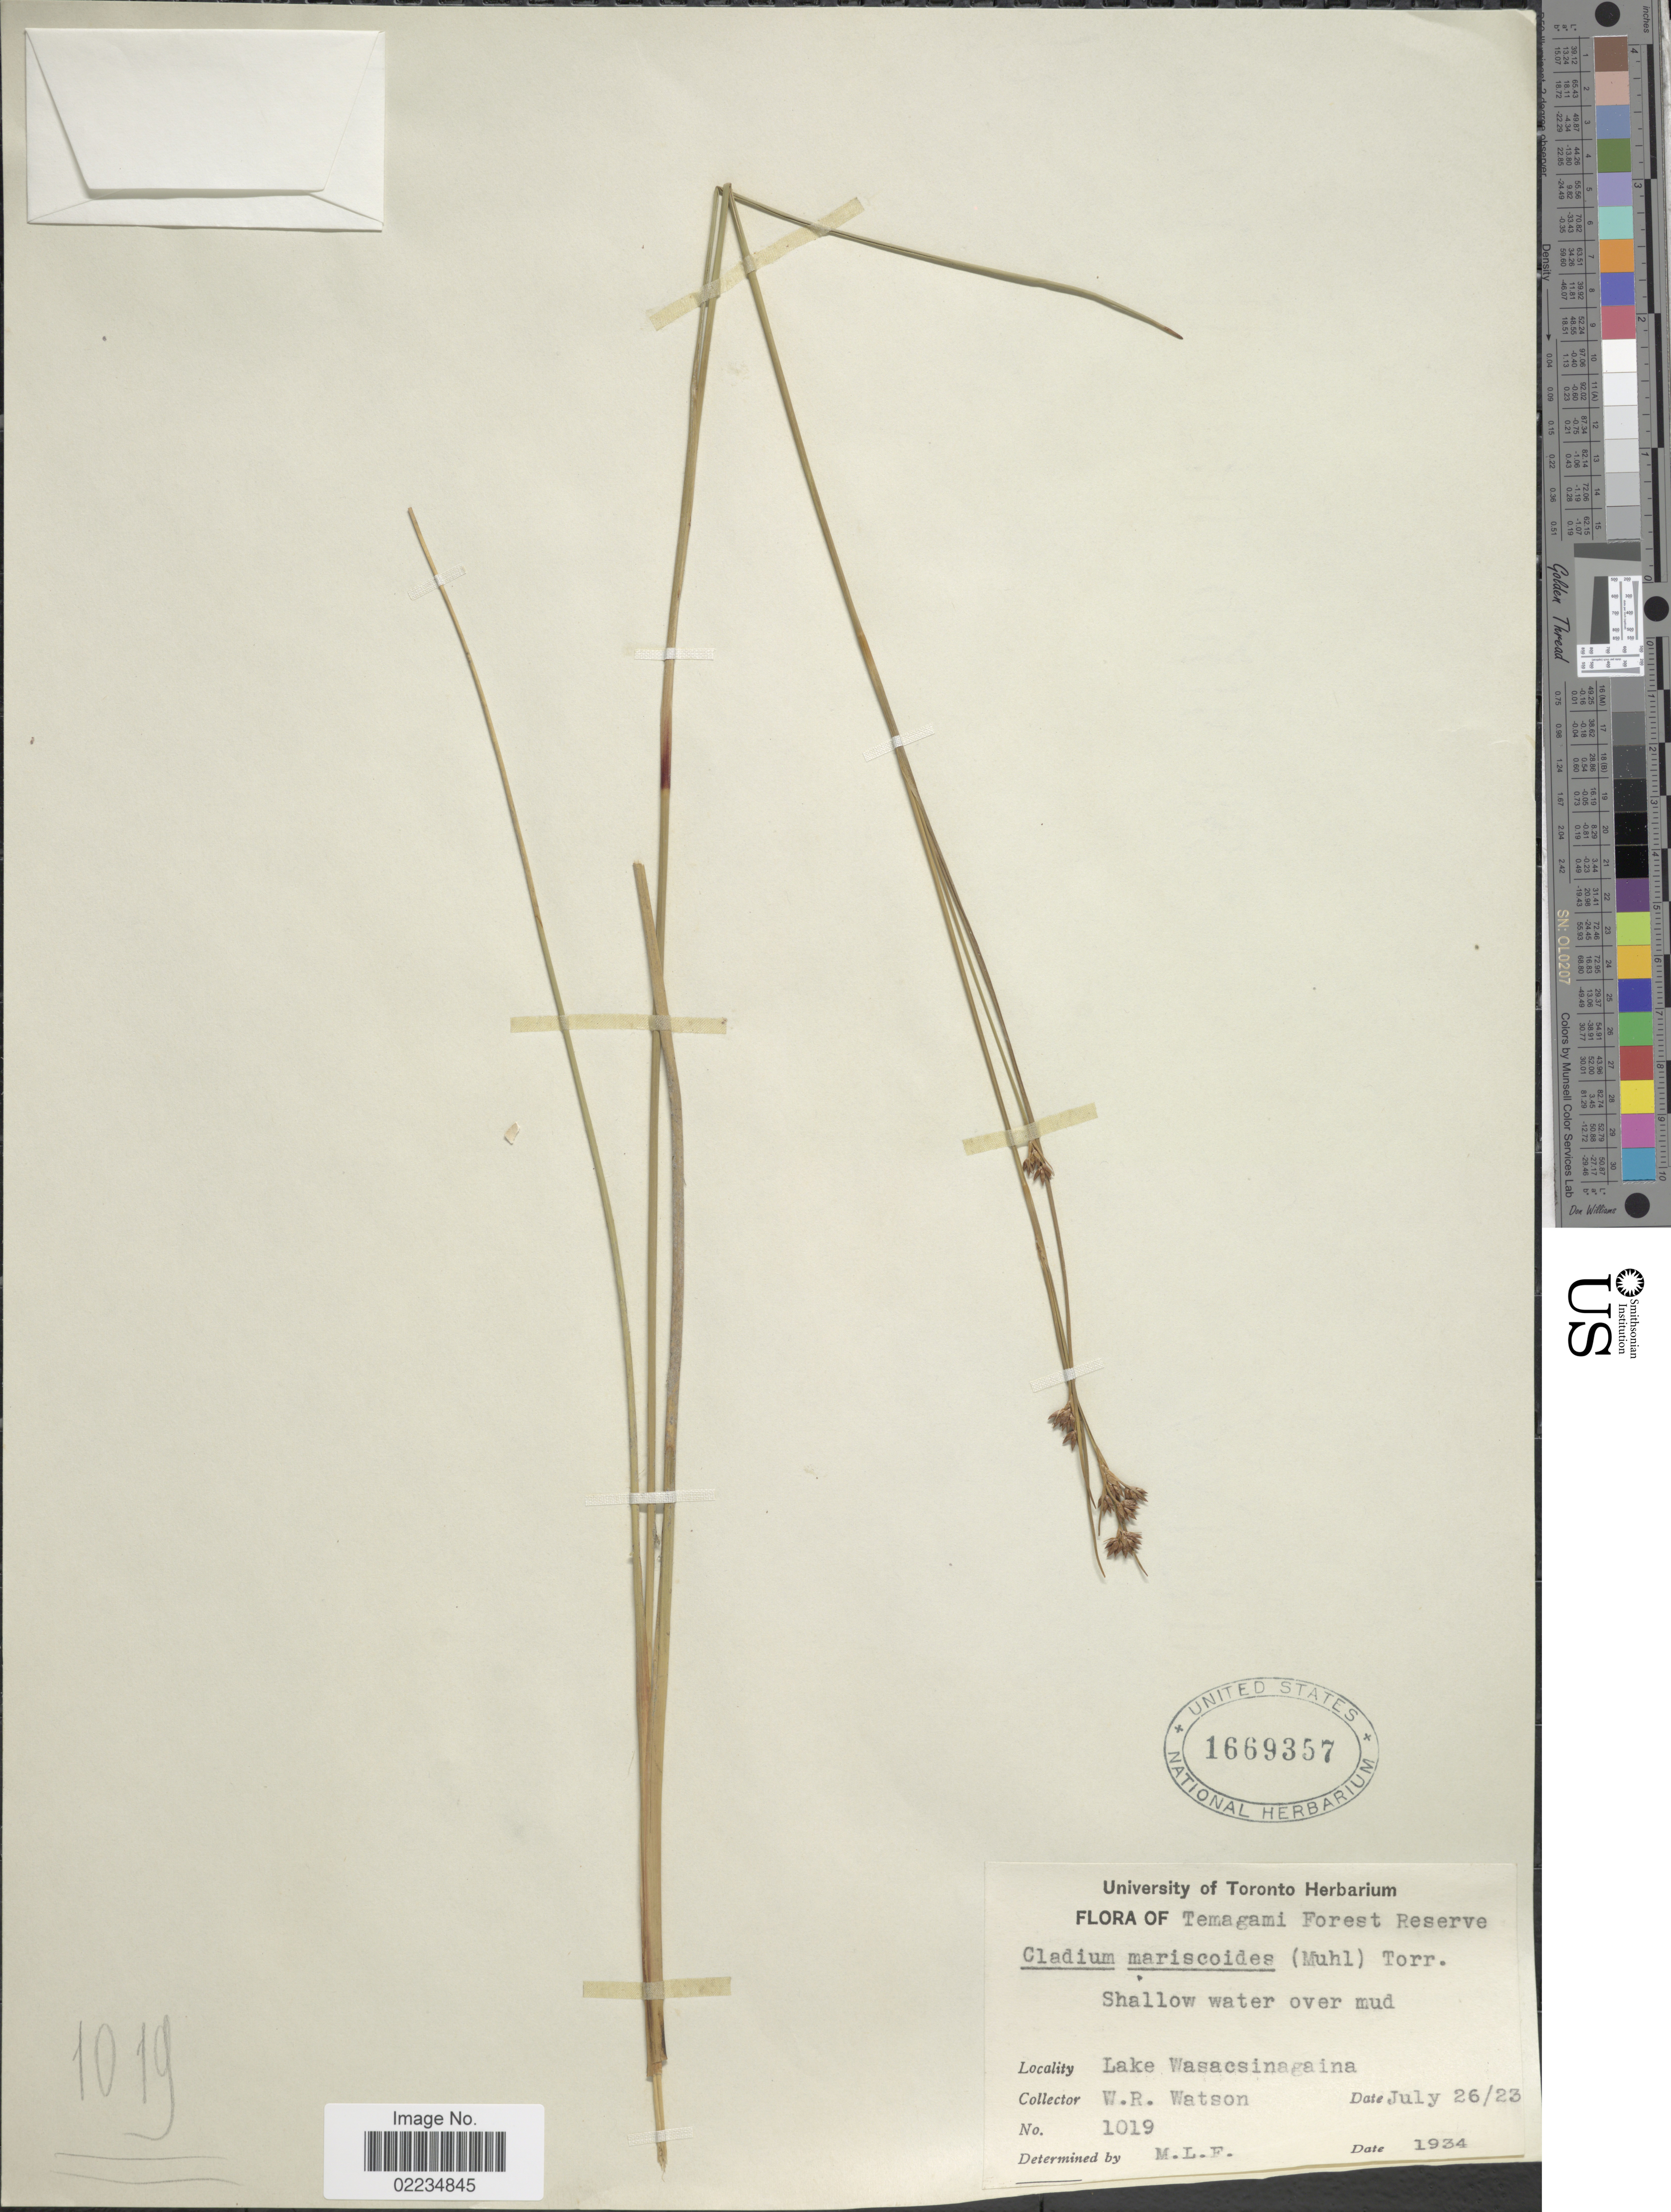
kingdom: Plantae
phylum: Tracheophyta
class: Liliopsida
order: Poales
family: Cyperaceae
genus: Cladium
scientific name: Cladium mariscoides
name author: (Muhl.) Torr.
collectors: W. R. Watson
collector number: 1019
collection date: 1923-07-26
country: Canada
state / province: Ontario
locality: Temagami Forest Reserve, lake Wasacsinagaina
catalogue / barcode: US 1669357